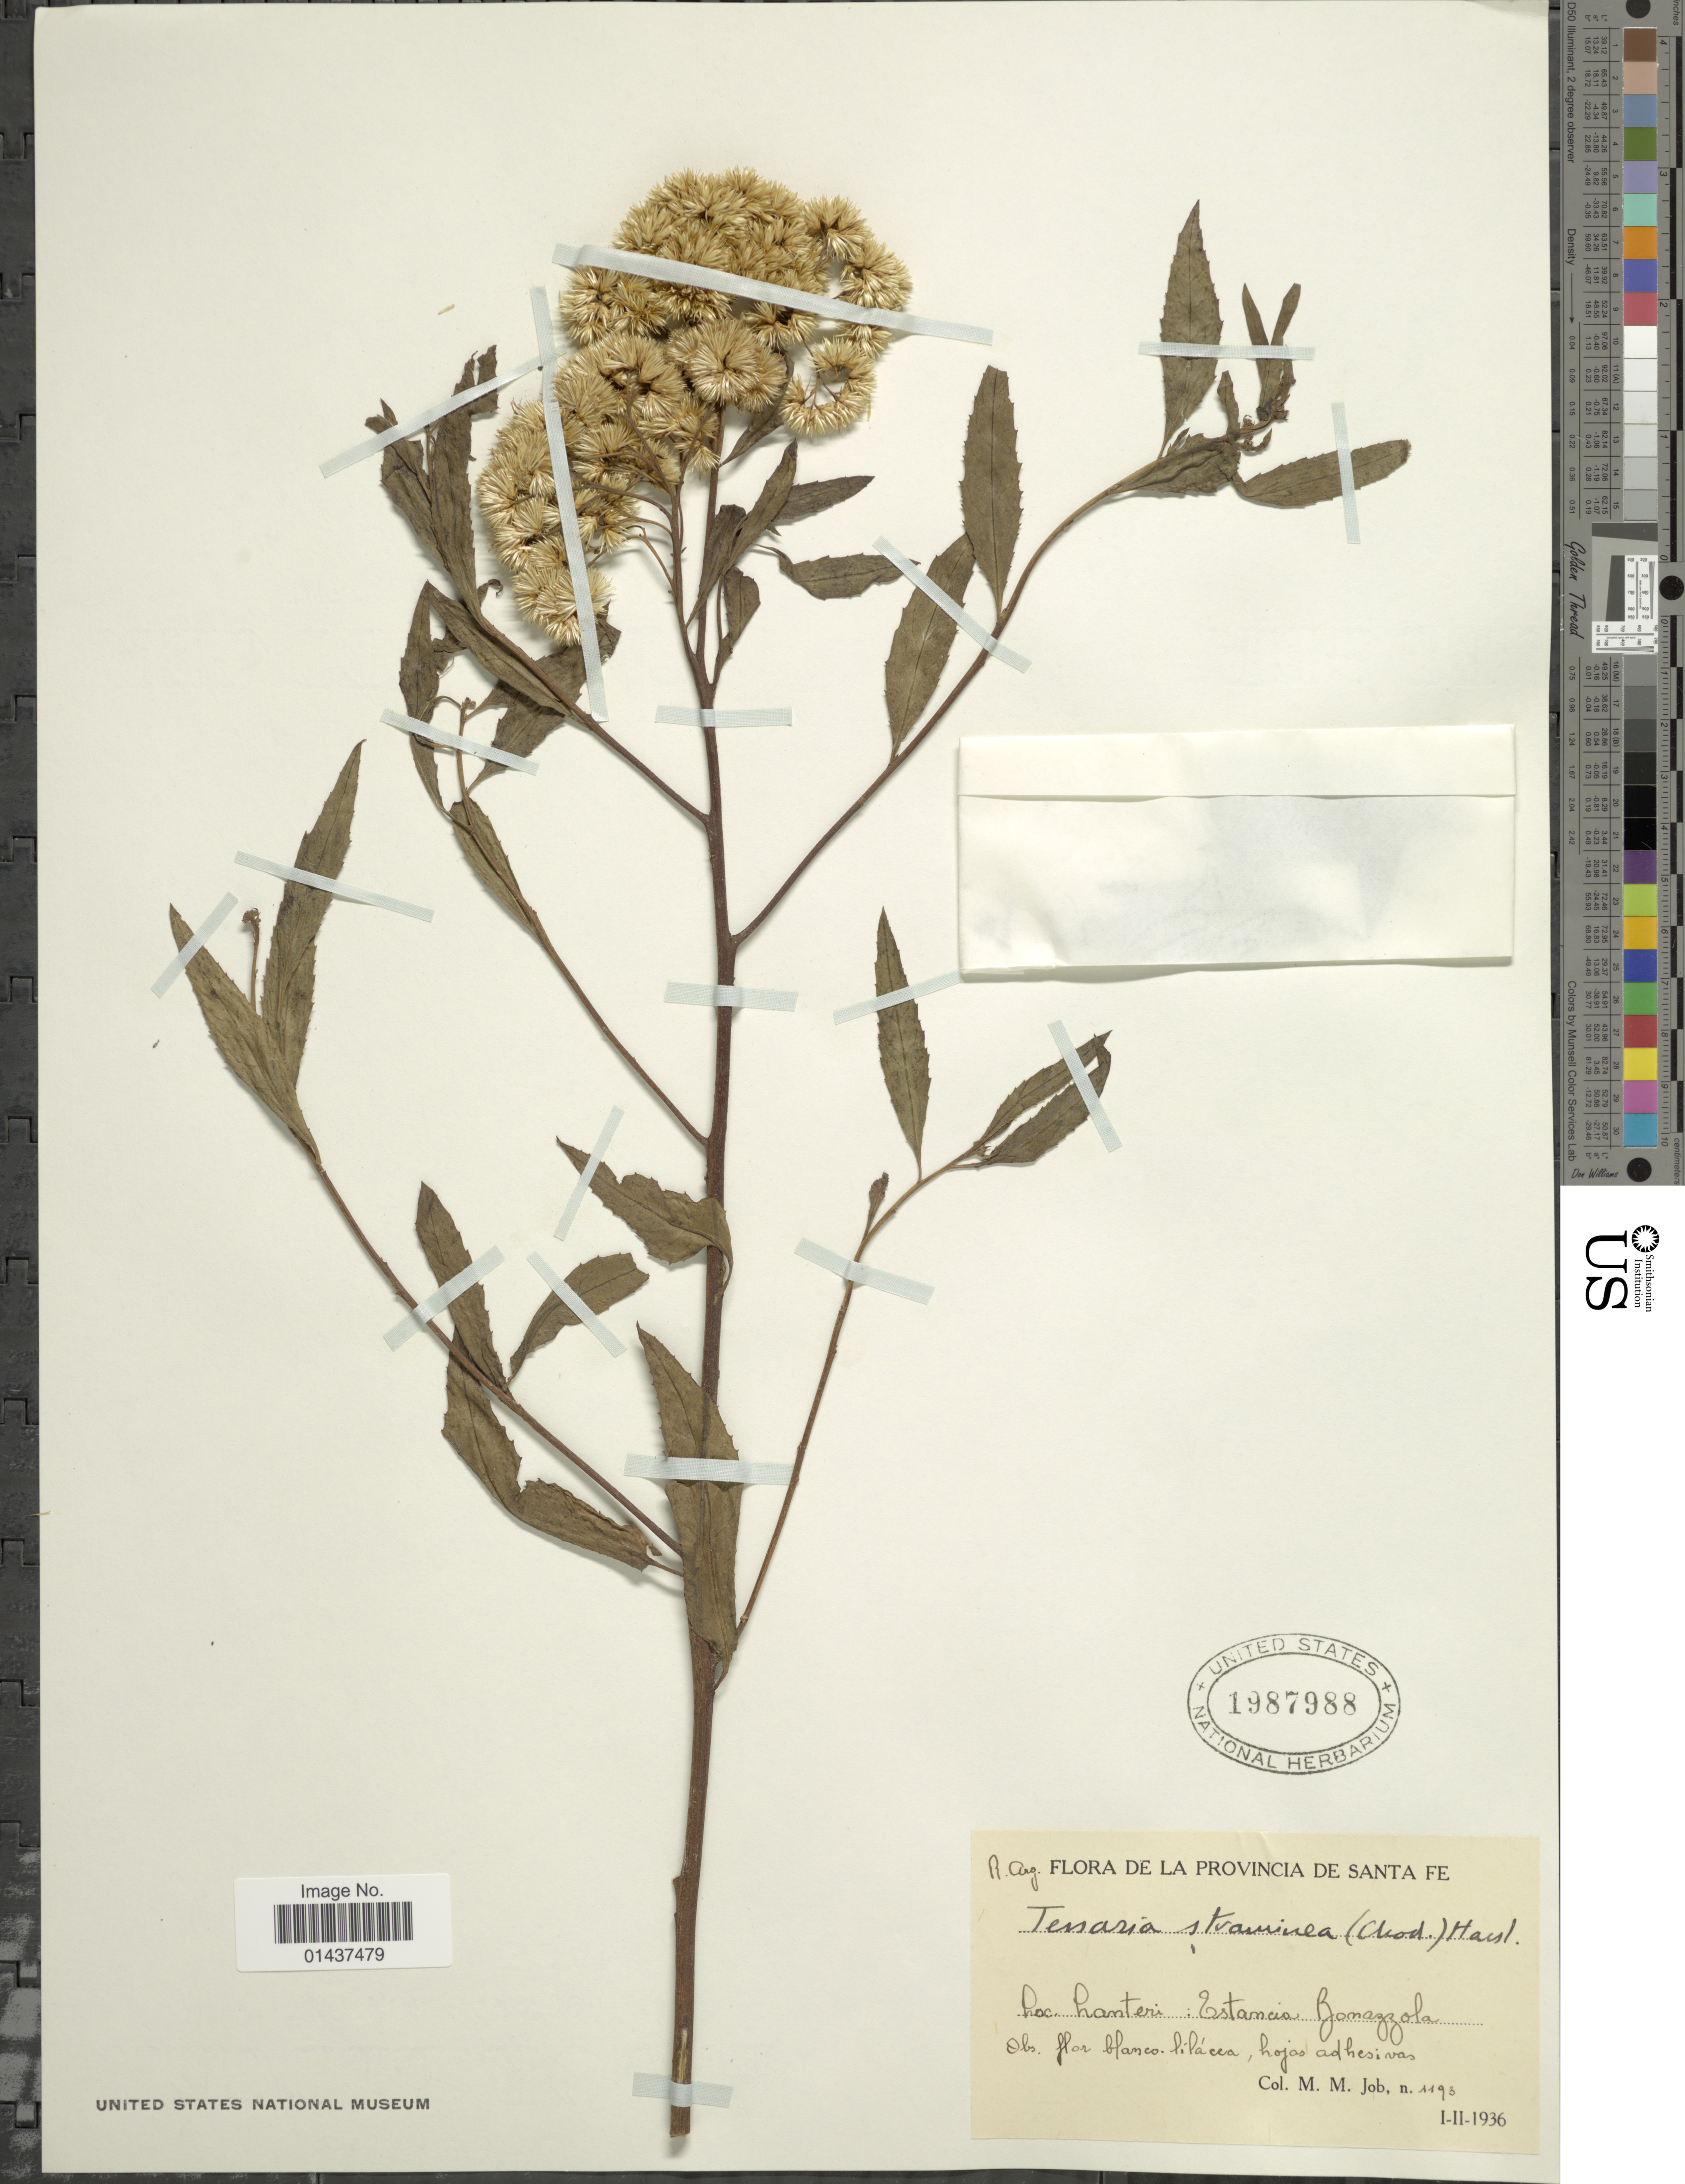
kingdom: Plantae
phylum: Tracheophyta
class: Magnoliopsida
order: Asterales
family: Asteraceae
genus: Tessaria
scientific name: Tessaria straminea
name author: (Chodat) Hassl.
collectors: M. Job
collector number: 1193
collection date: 1936-02-01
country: Argentina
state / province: Santa Fe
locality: Lanteri: Estancia Bonazzola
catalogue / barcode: US 1987988